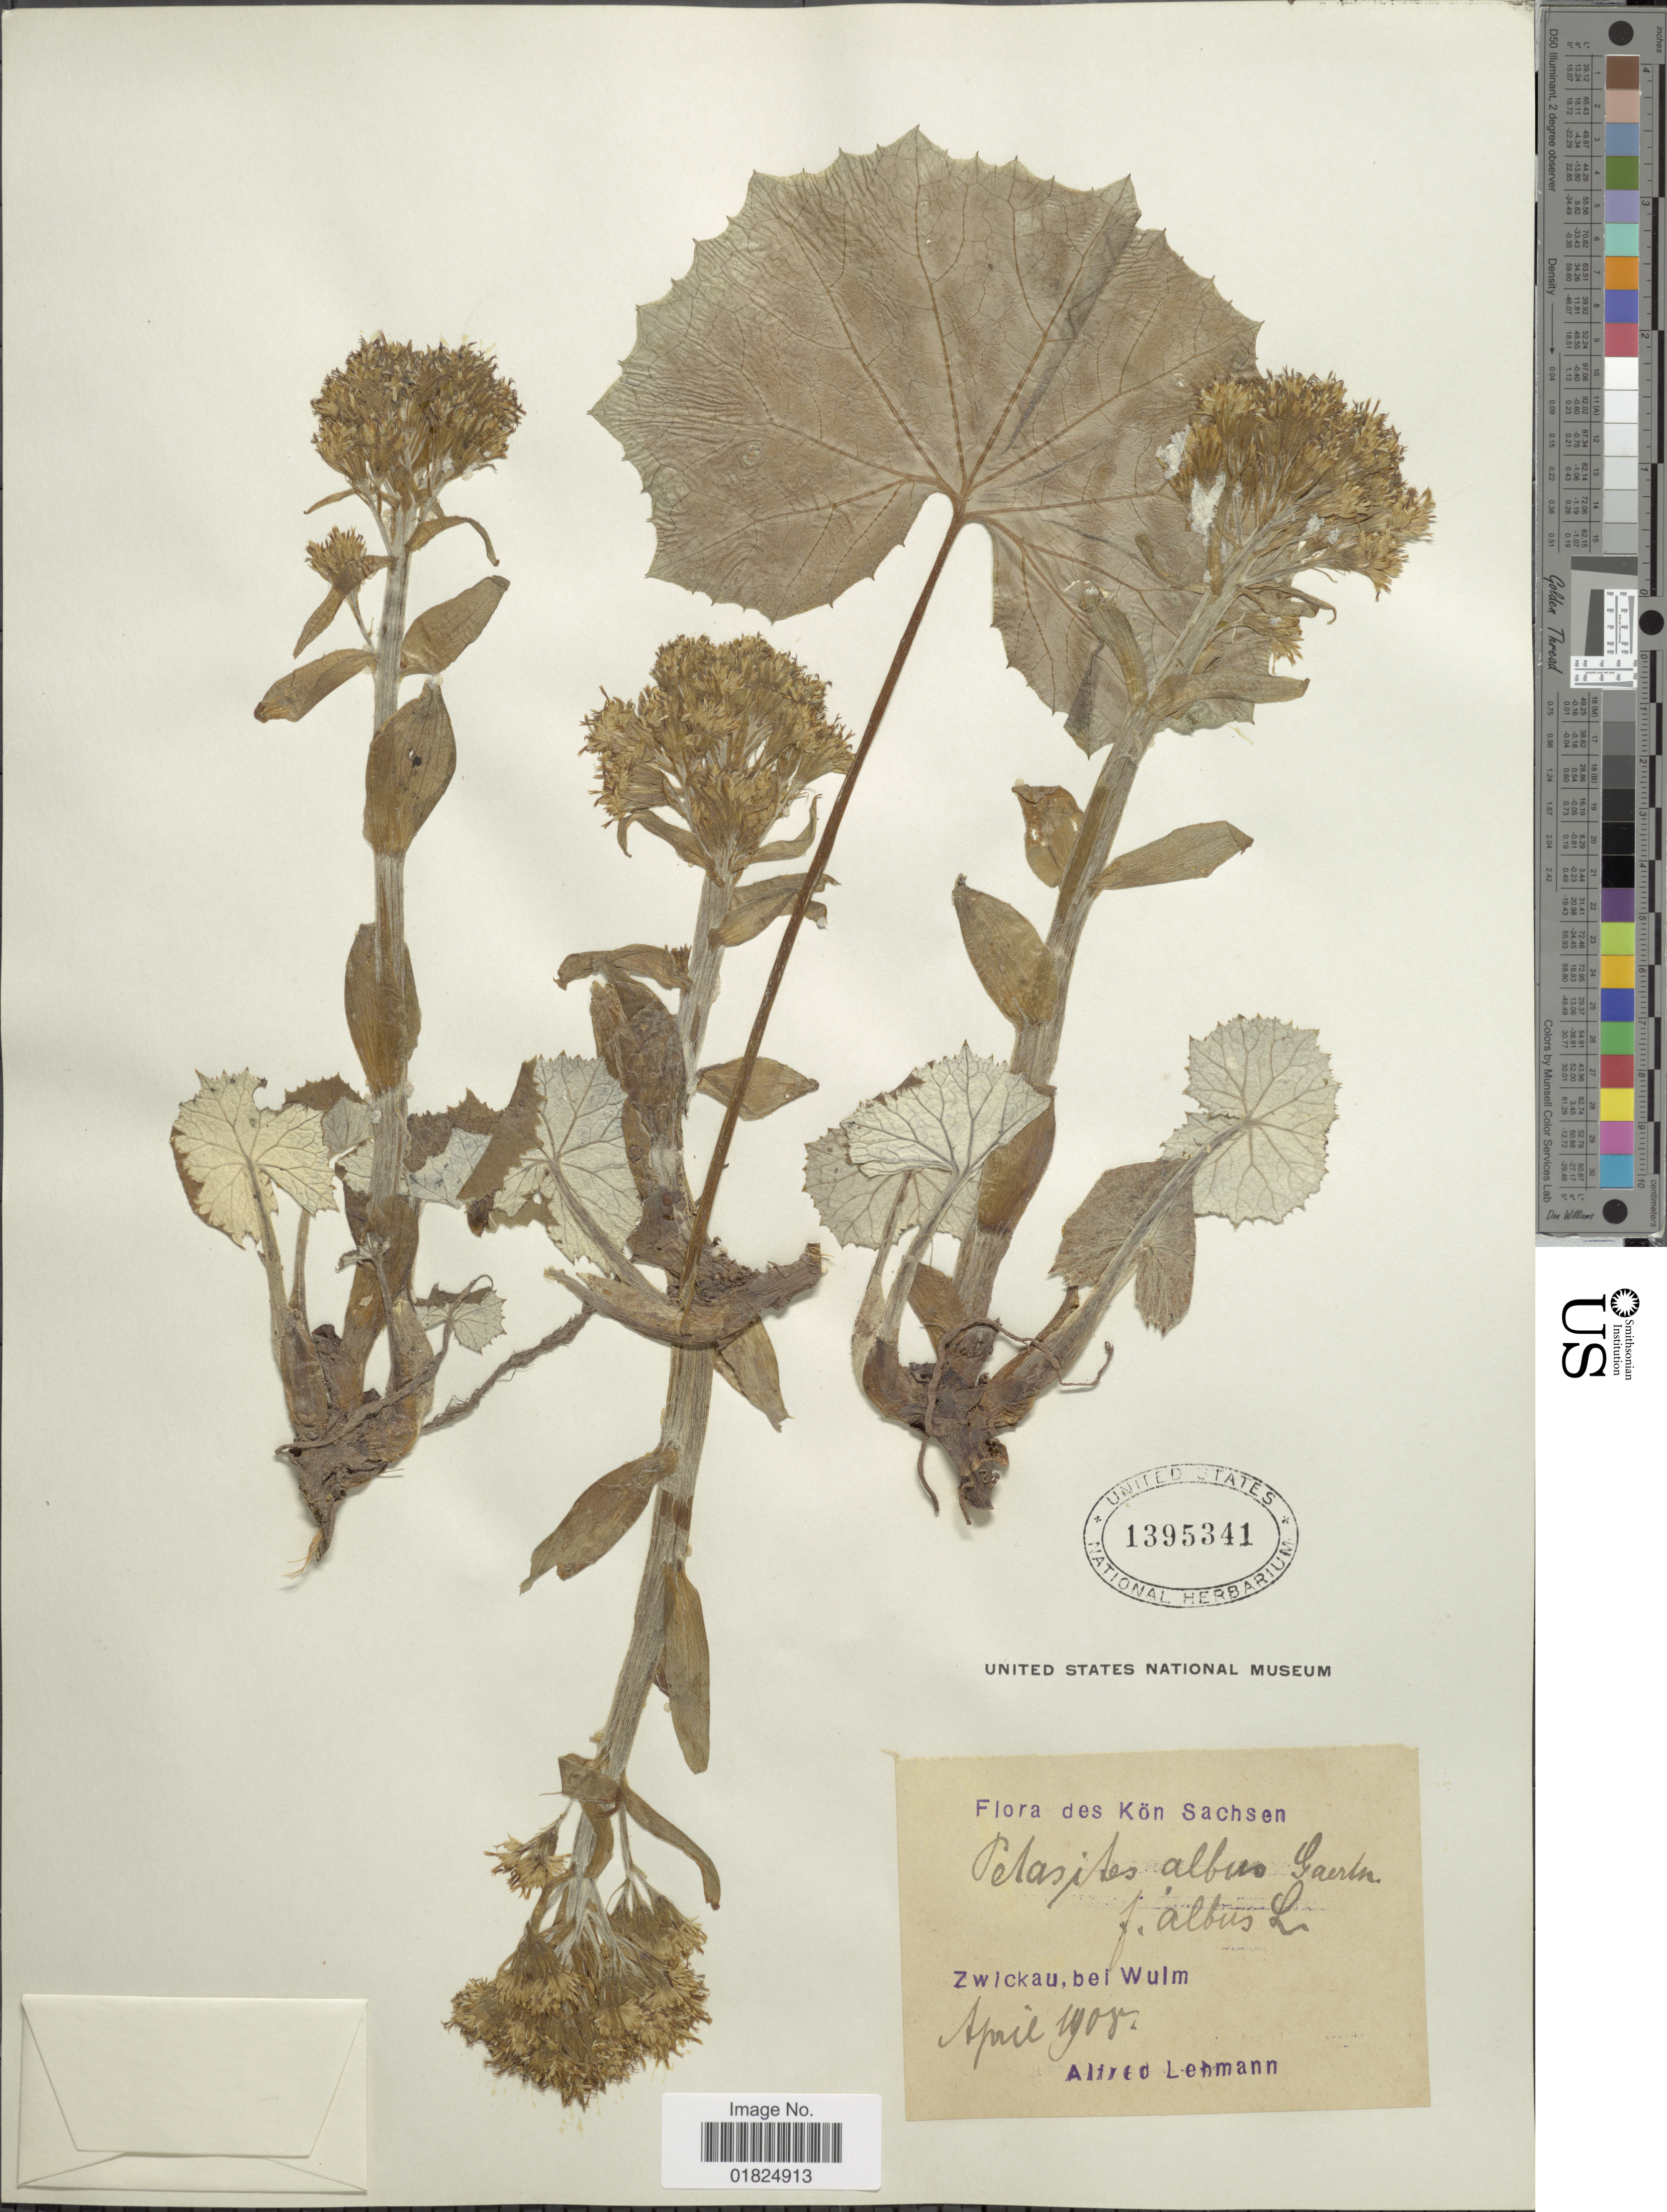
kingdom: Plantae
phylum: Tracheophyta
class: Magnoliopsida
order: Asterales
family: Asteraceae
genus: Petasites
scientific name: Petasites albus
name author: (L.) Gaertn.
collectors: A. Lehmann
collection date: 1908-04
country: Germany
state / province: Sachsen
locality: Kon Sachsen. Zwickau, bei Wulm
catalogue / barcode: US 1395341